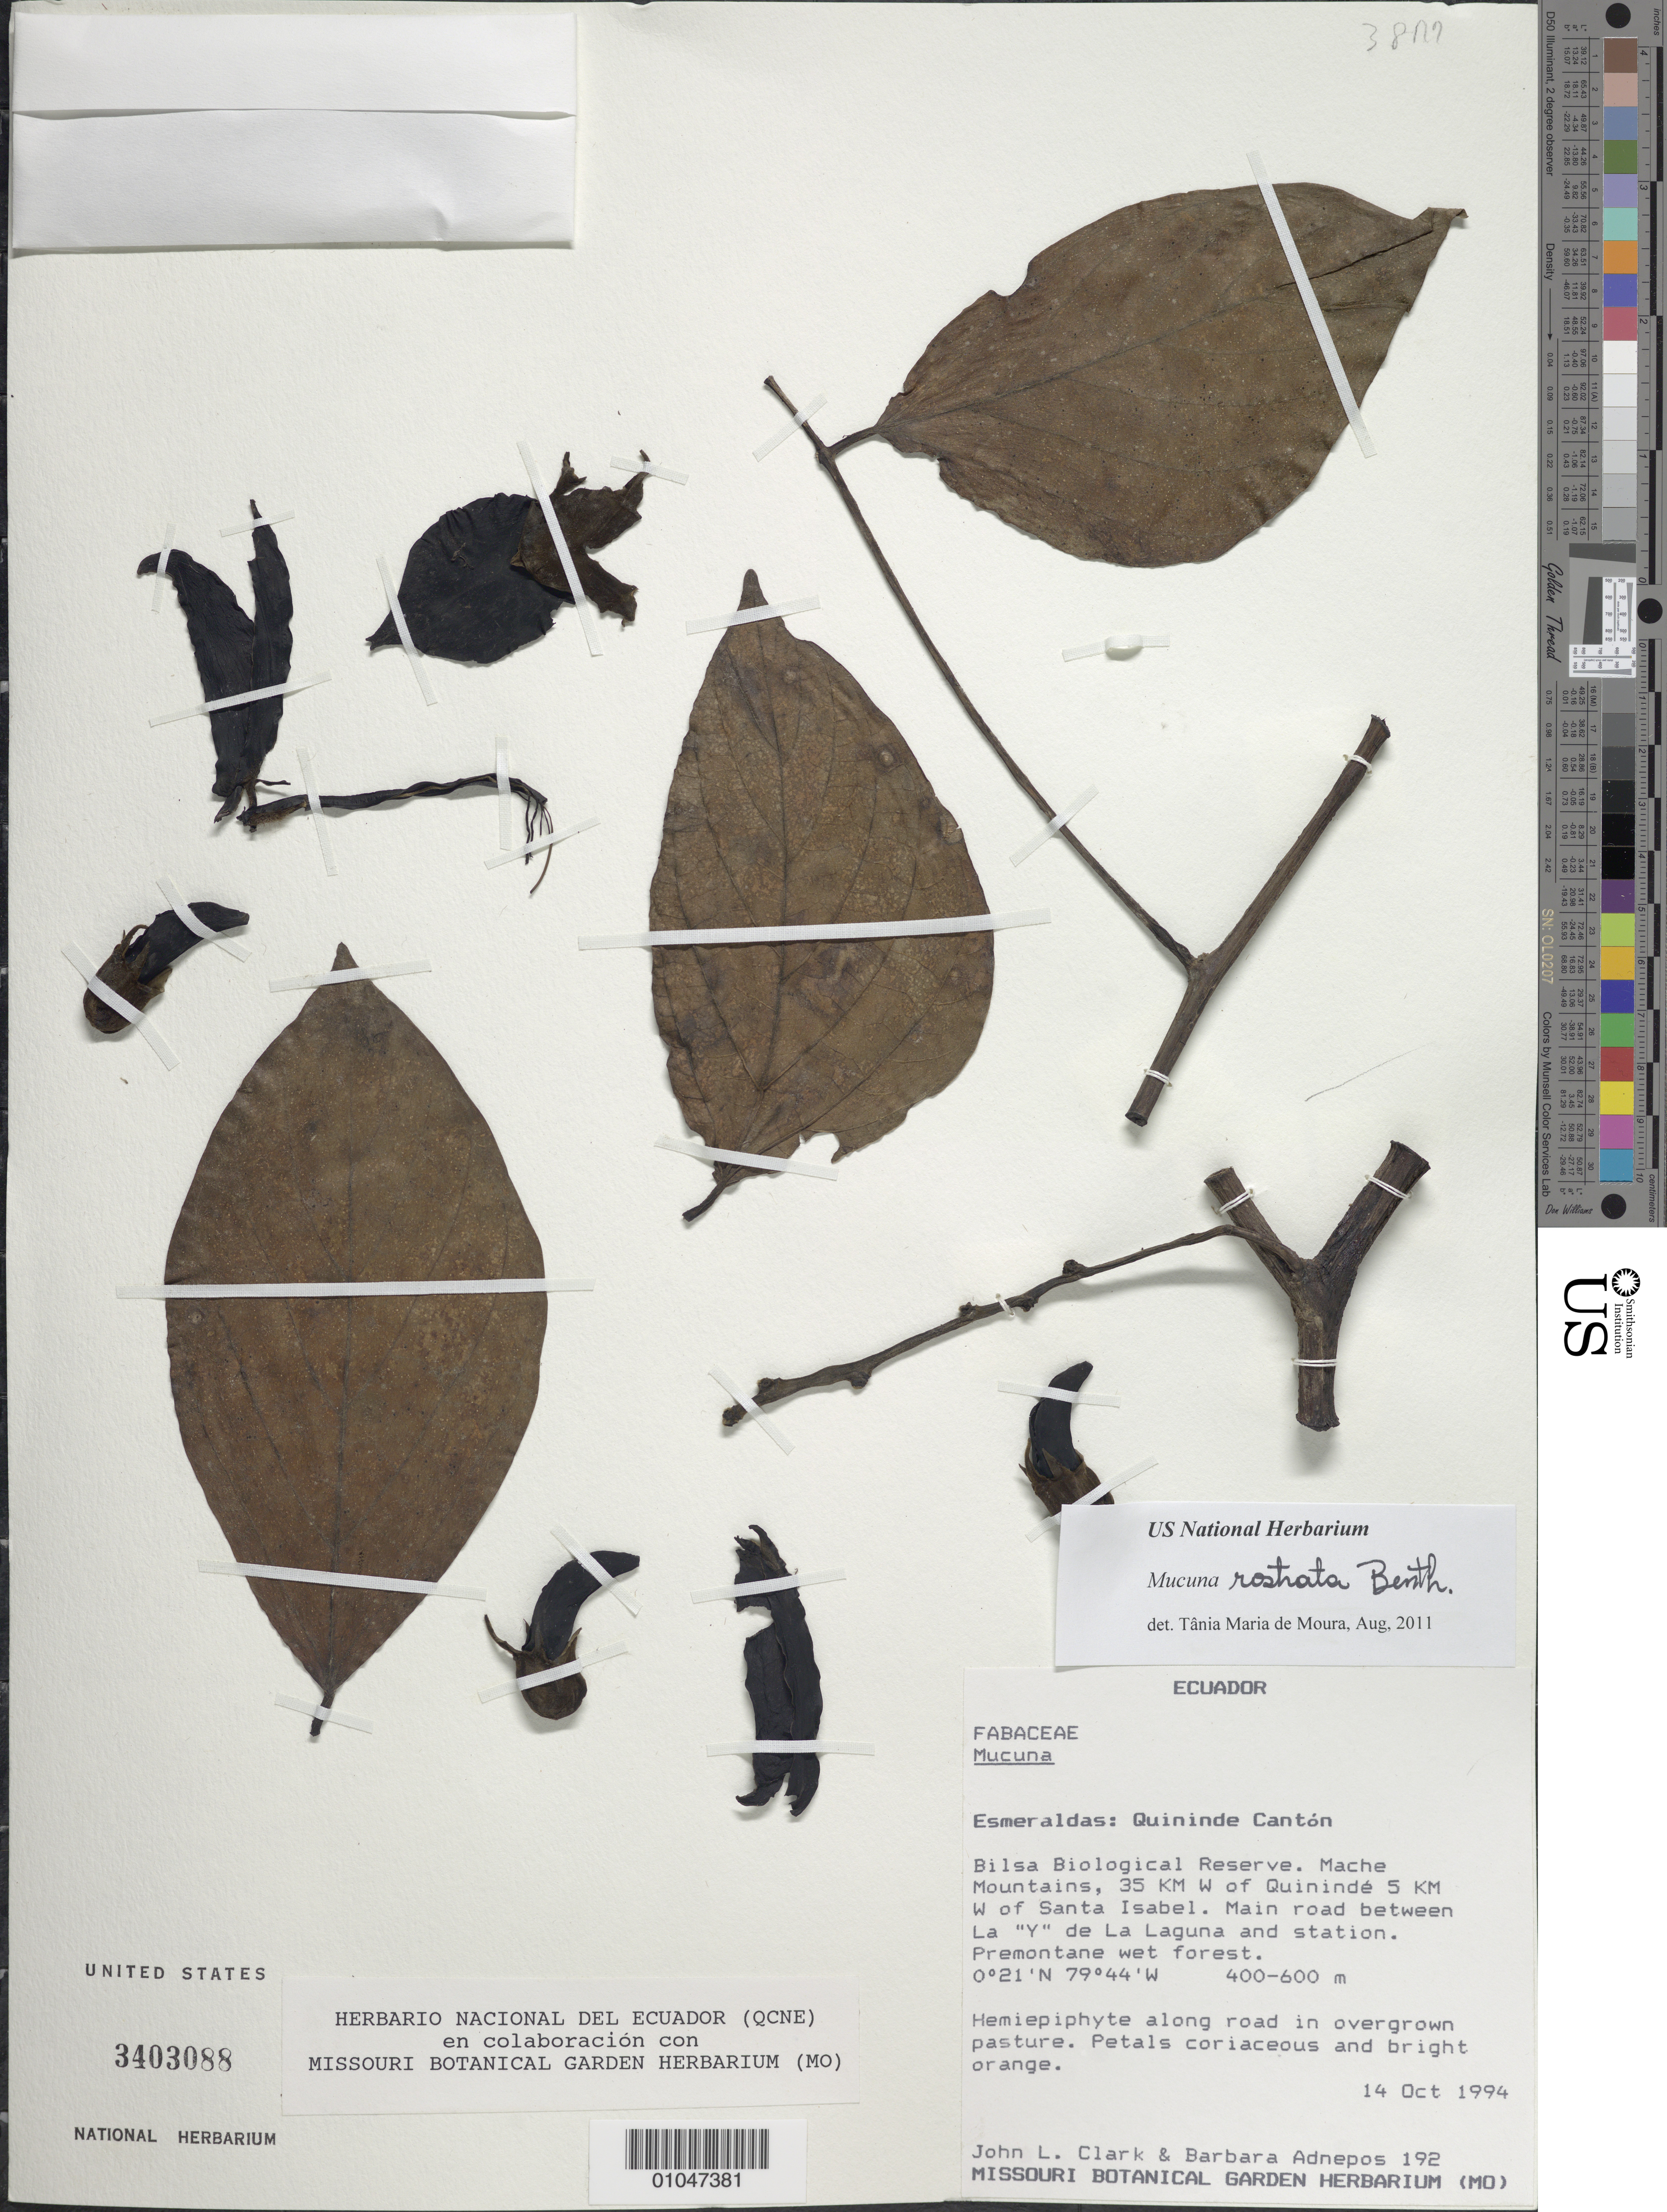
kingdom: Plantae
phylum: Tracheophyta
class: Magnoliopsida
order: Fabales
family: Fabaceae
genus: Mucuna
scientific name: Mucuna rostrata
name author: Benth.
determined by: Moura, T. M. de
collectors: J. L. Clark & B. Adnepos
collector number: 192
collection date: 1994-10-14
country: Ecuador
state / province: Esmeraldas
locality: Main road between La "Y" de La Laguna and station, 35 km W of Quininde 5 km W of Santa Isabel, Mache Mountains, Bilsa Biological Reserve, Quininde Canton.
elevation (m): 400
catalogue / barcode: US 3403088